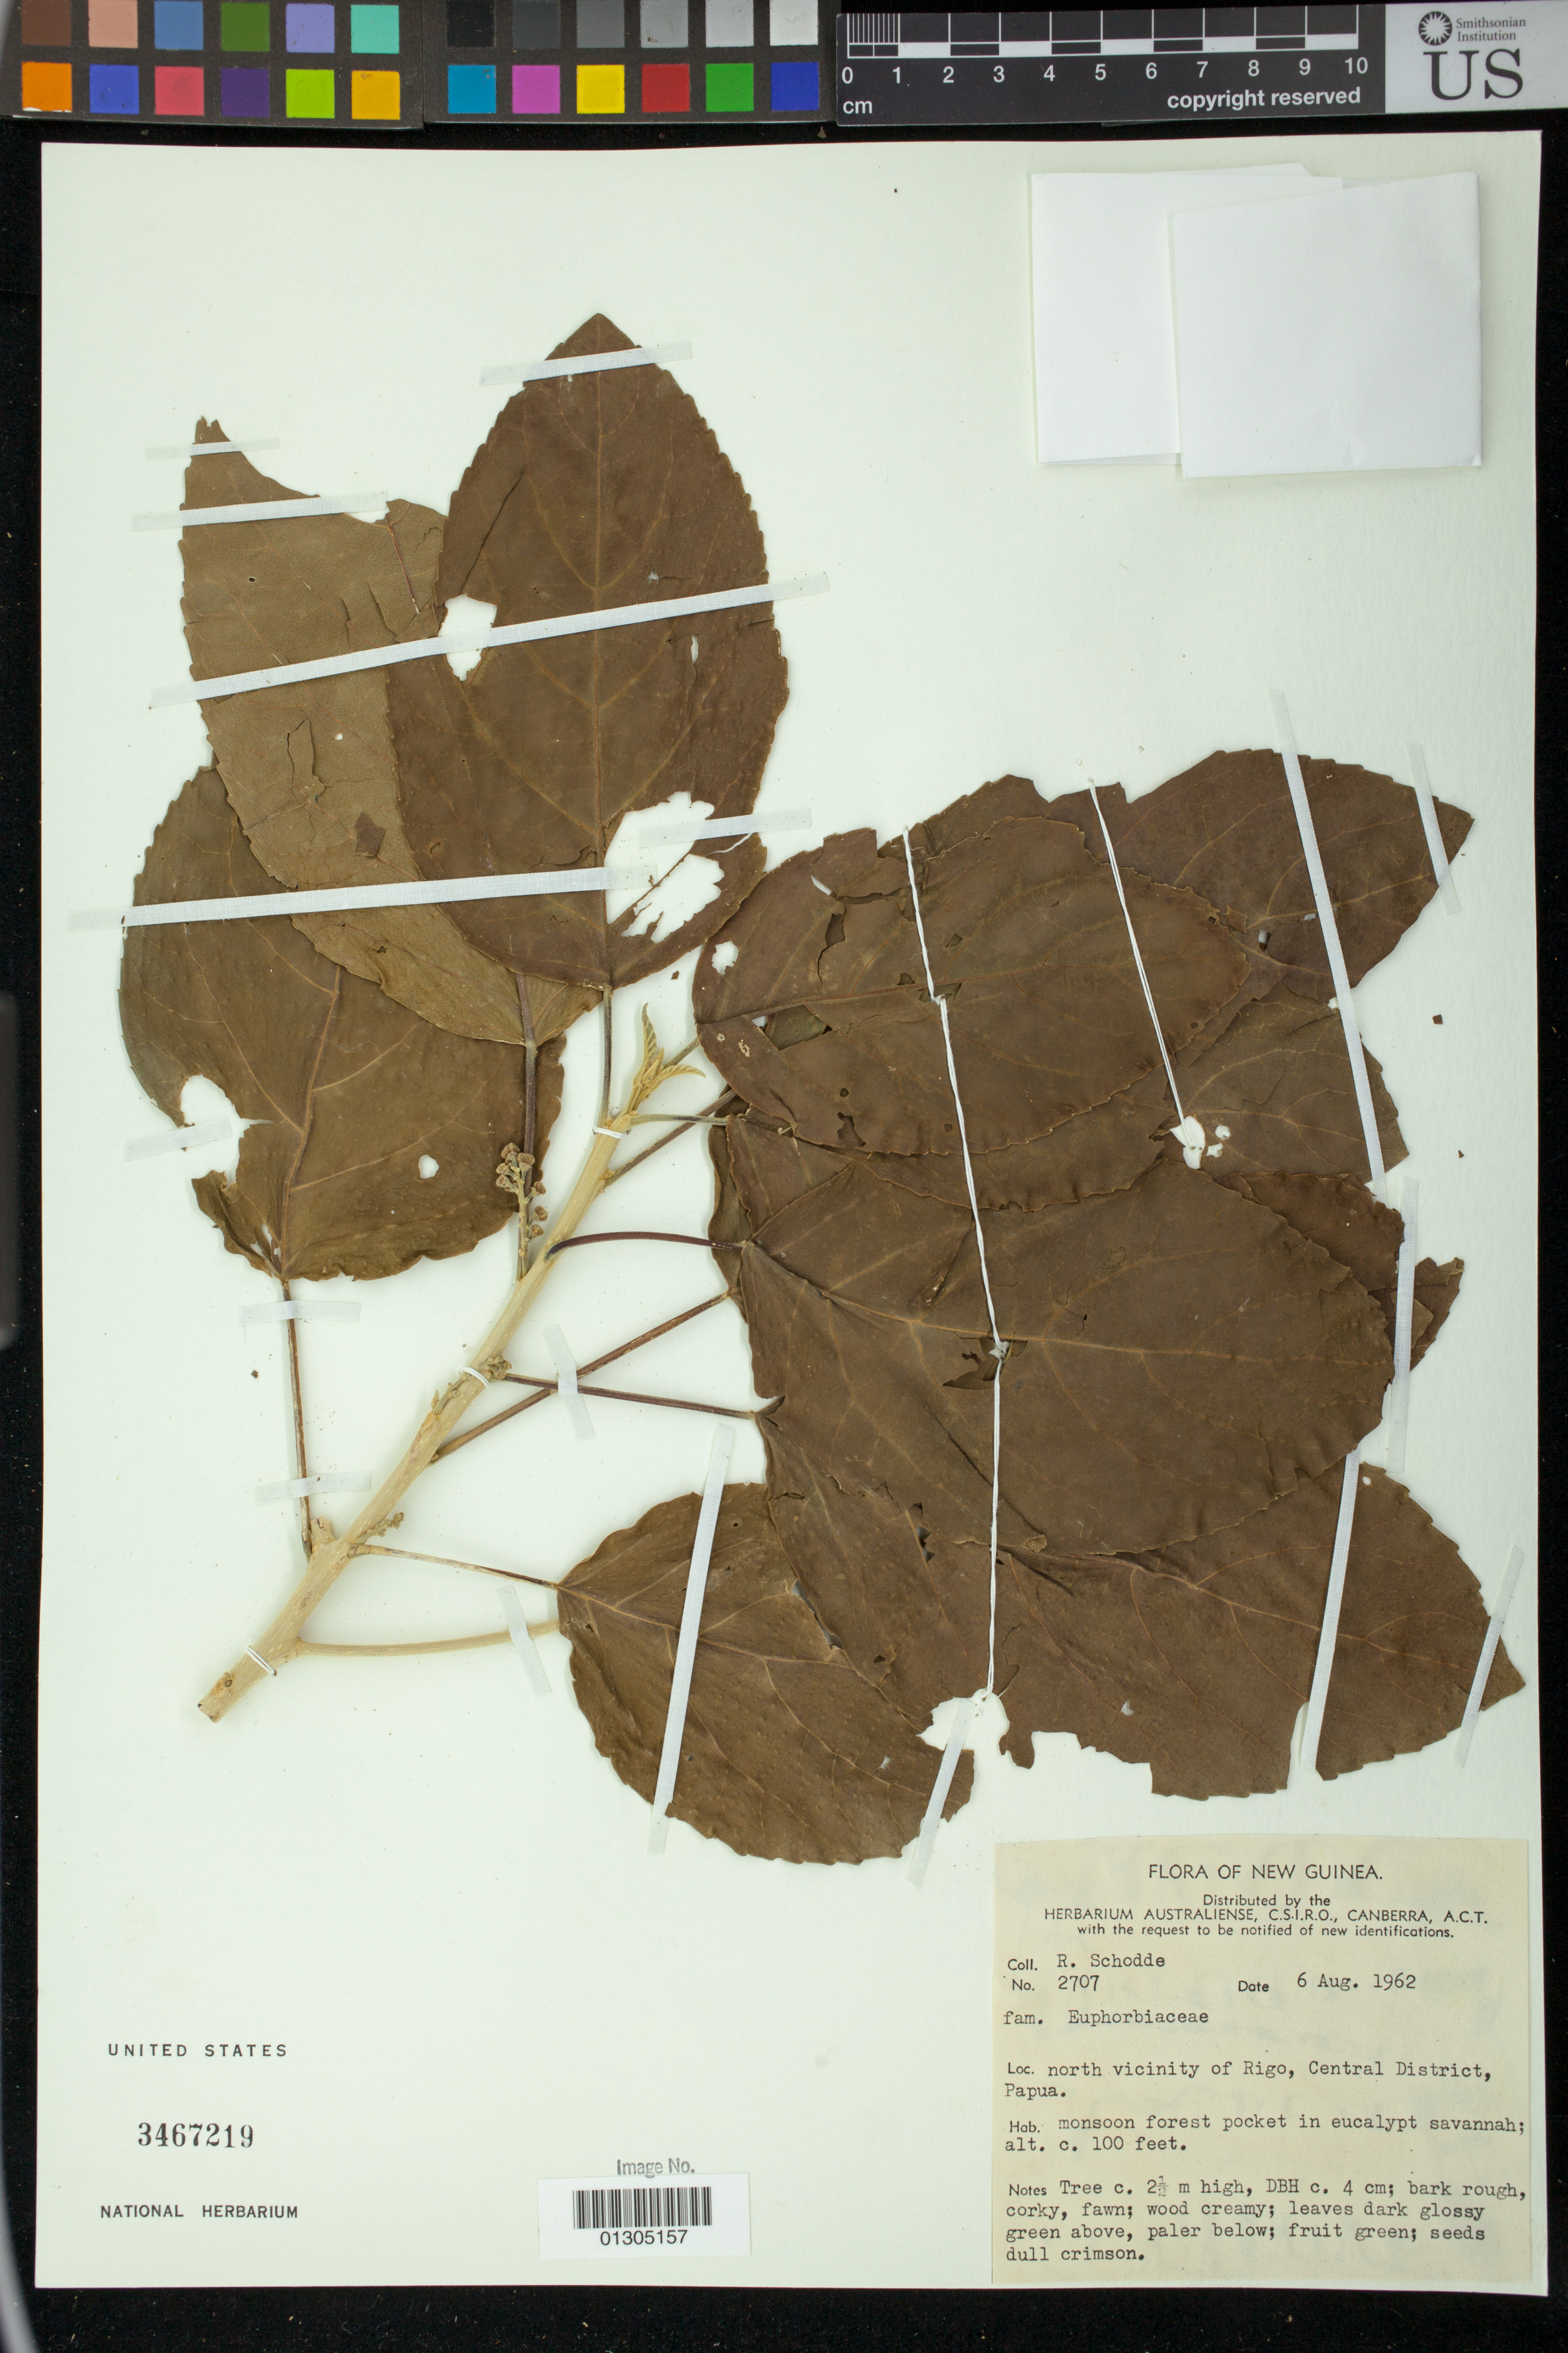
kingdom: Plantae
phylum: Tracheophyta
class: Magnoliopsida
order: Malpighiales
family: Euphorbiaceae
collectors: R. Schodde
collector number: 2707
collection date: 1962-08-06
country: Papua New Guinea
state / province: Central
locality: north vicinity of Rigo,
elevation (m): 30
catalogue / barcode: US 3467219